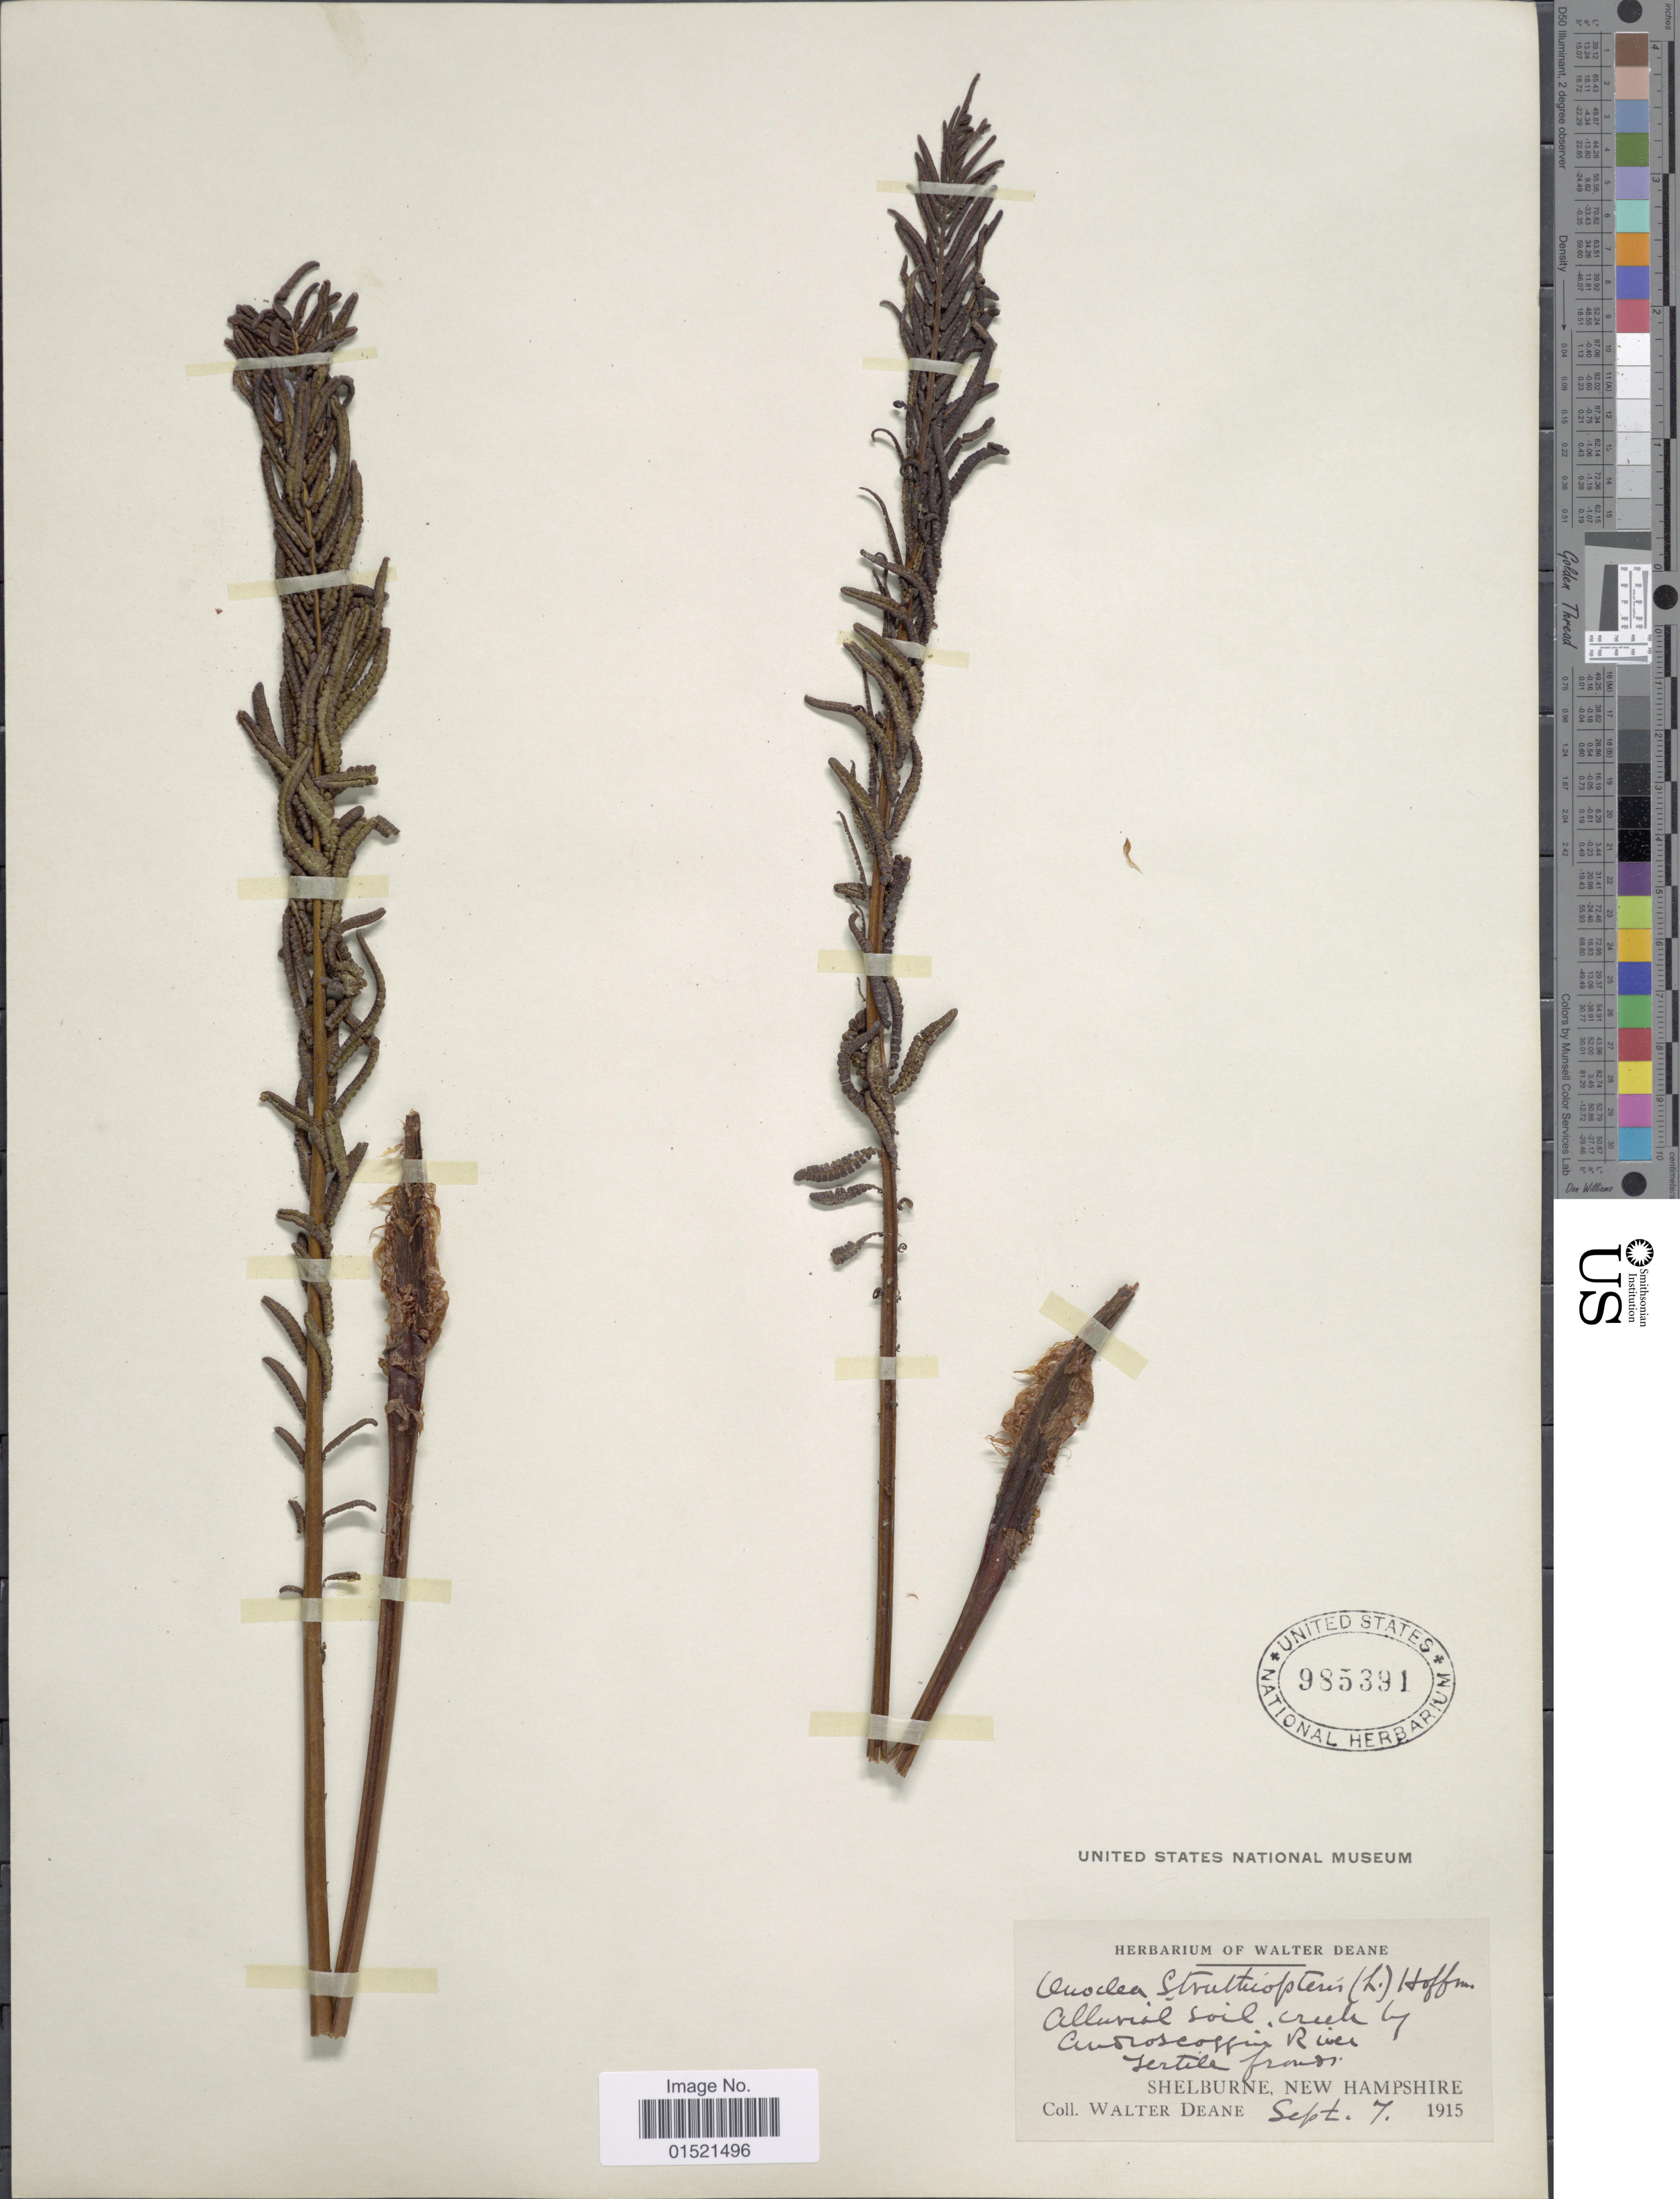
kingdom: Plantae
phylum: Tracheophyta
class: Polypodiopsida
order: Polypodiales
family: Onocleaceae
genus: Matteuccia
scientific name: Matteuccia struthiopteris var. pensylvanica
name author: (Willd.) C.V. Morton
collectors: W. Deane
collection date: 1915-09-07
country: United States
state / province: New Hampshire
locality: Alluvial soil, creek by Androscoggin river, Shelburne.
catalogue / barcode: US 985391